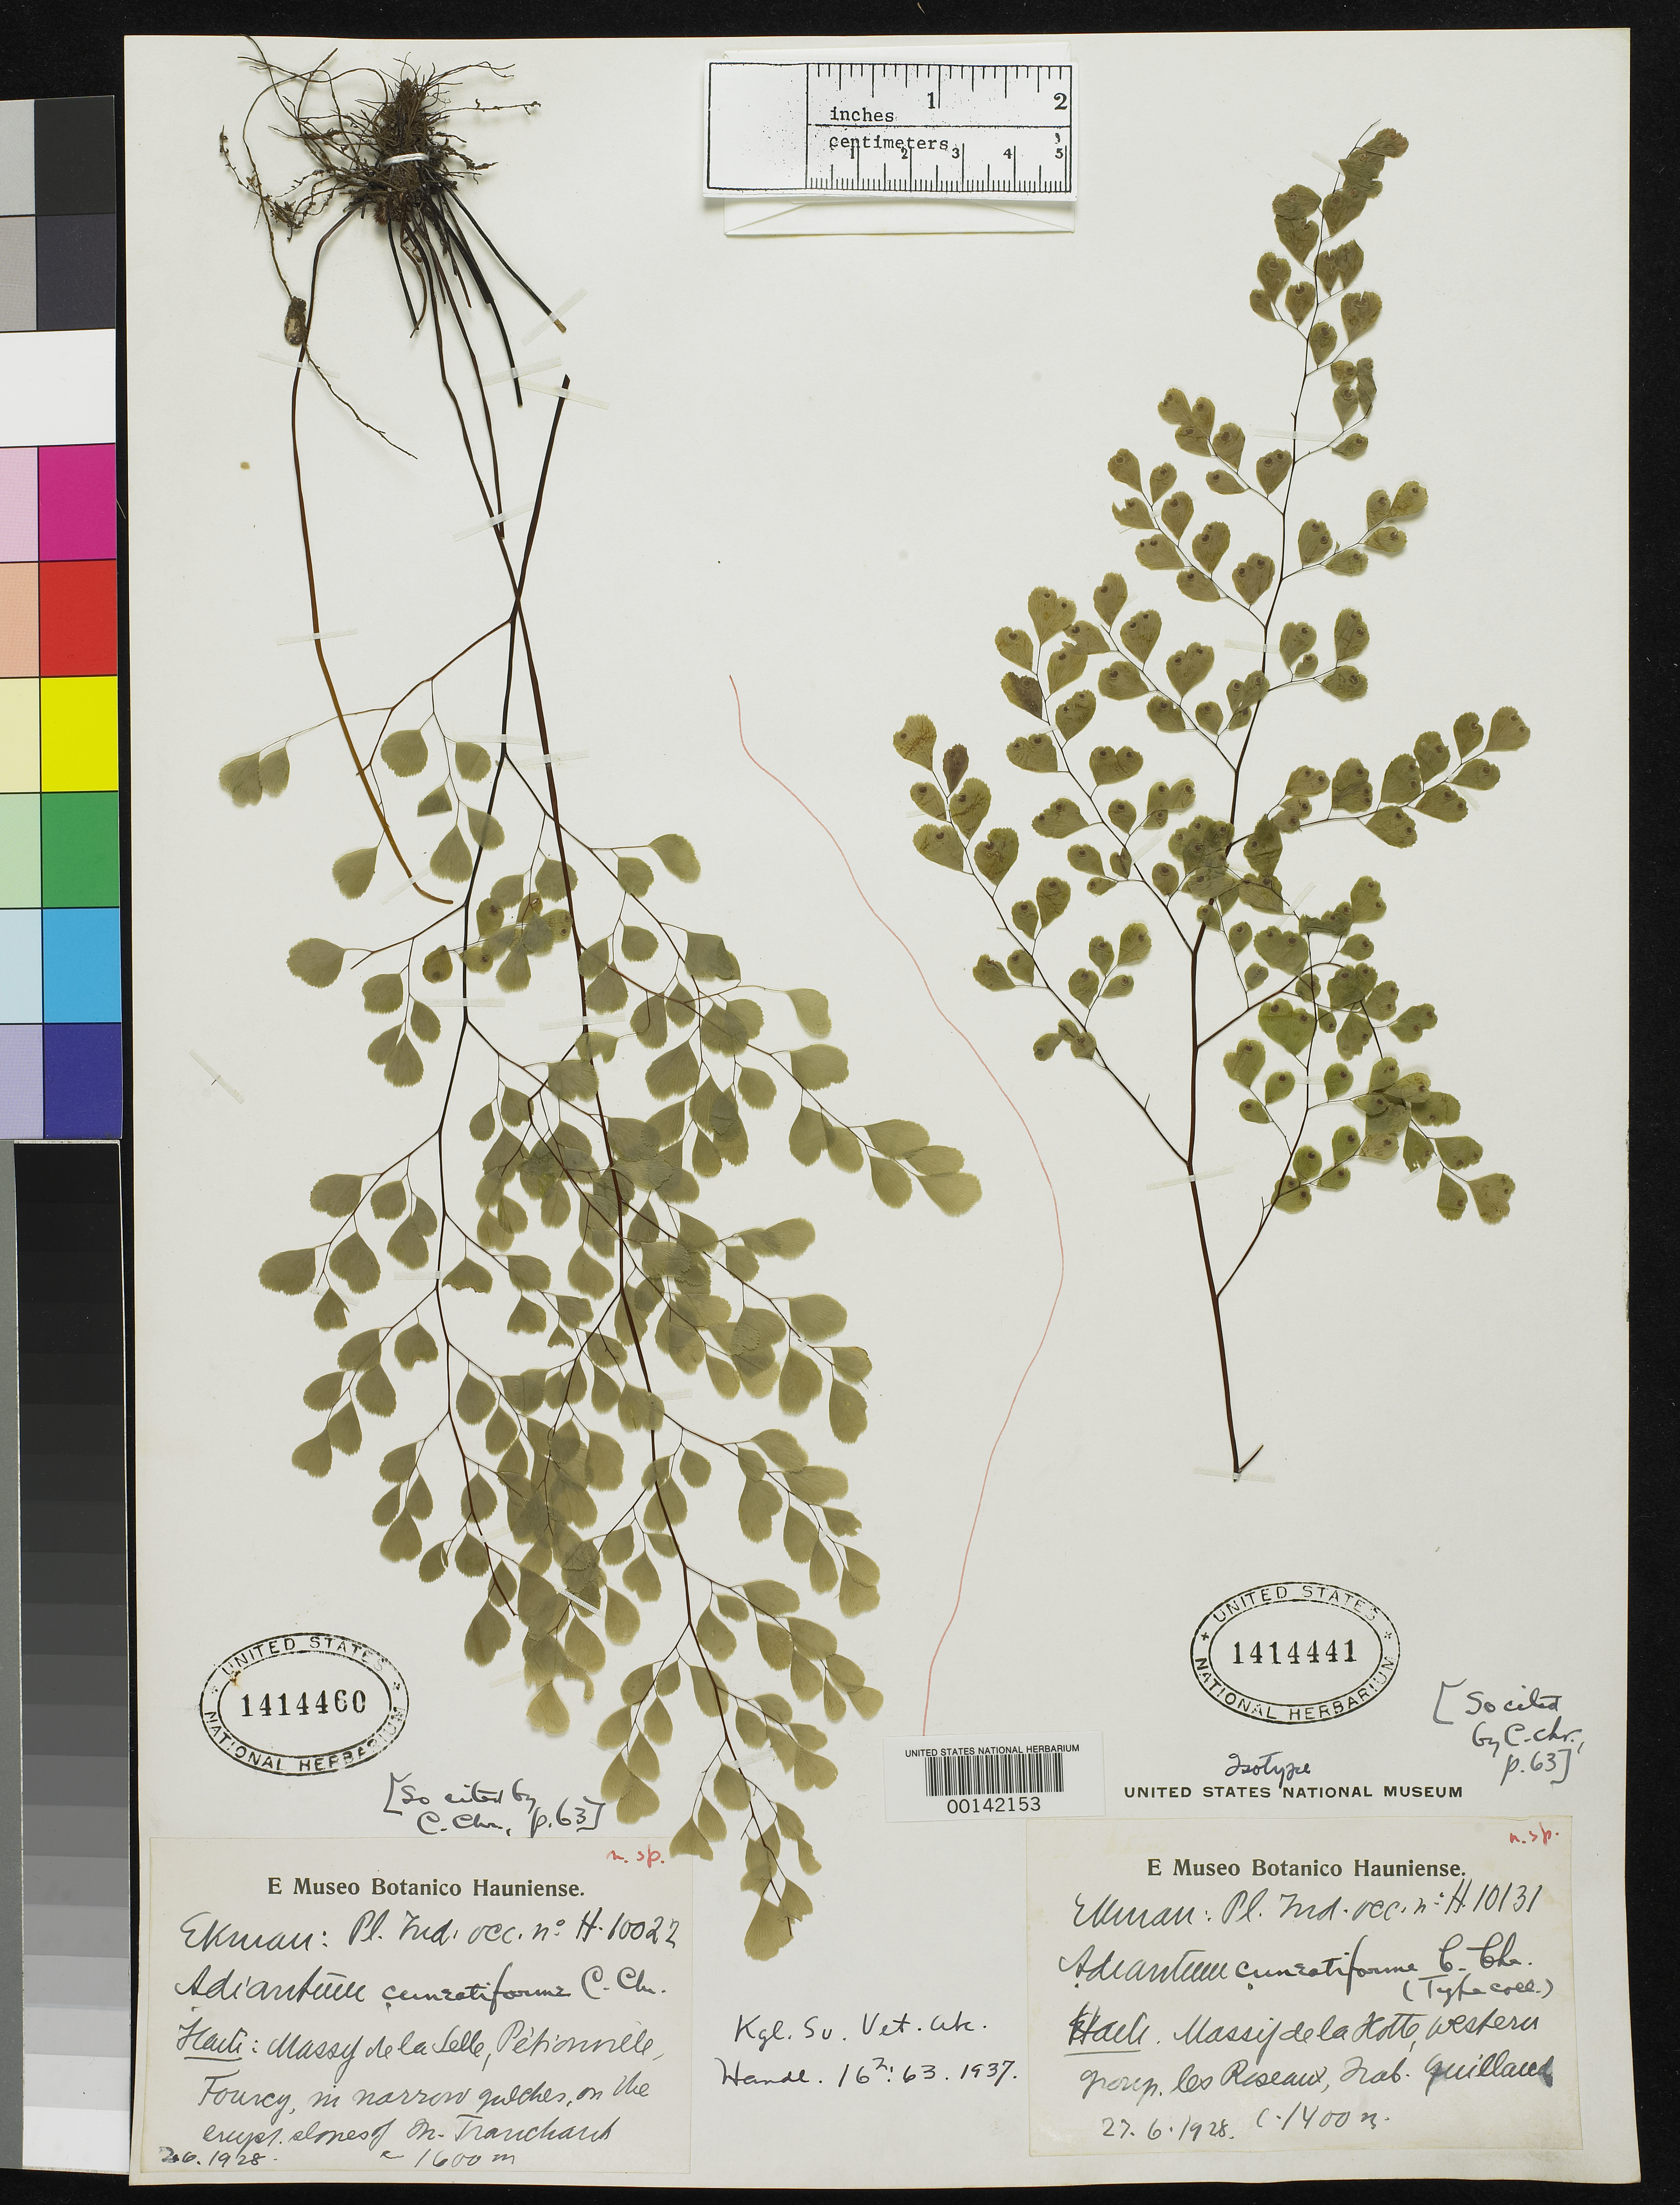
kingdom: Plantae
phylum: Tracheophyta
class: Polypodiopsida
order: Polypodiales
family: Pteridaceae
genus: Adiantum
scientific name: Adiantum cuneatiforme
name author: C. Chr.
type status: Holotype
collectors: E. L. Ekman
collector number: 10131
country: Haiti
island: Hispaniola Island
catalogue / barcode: US 1414441